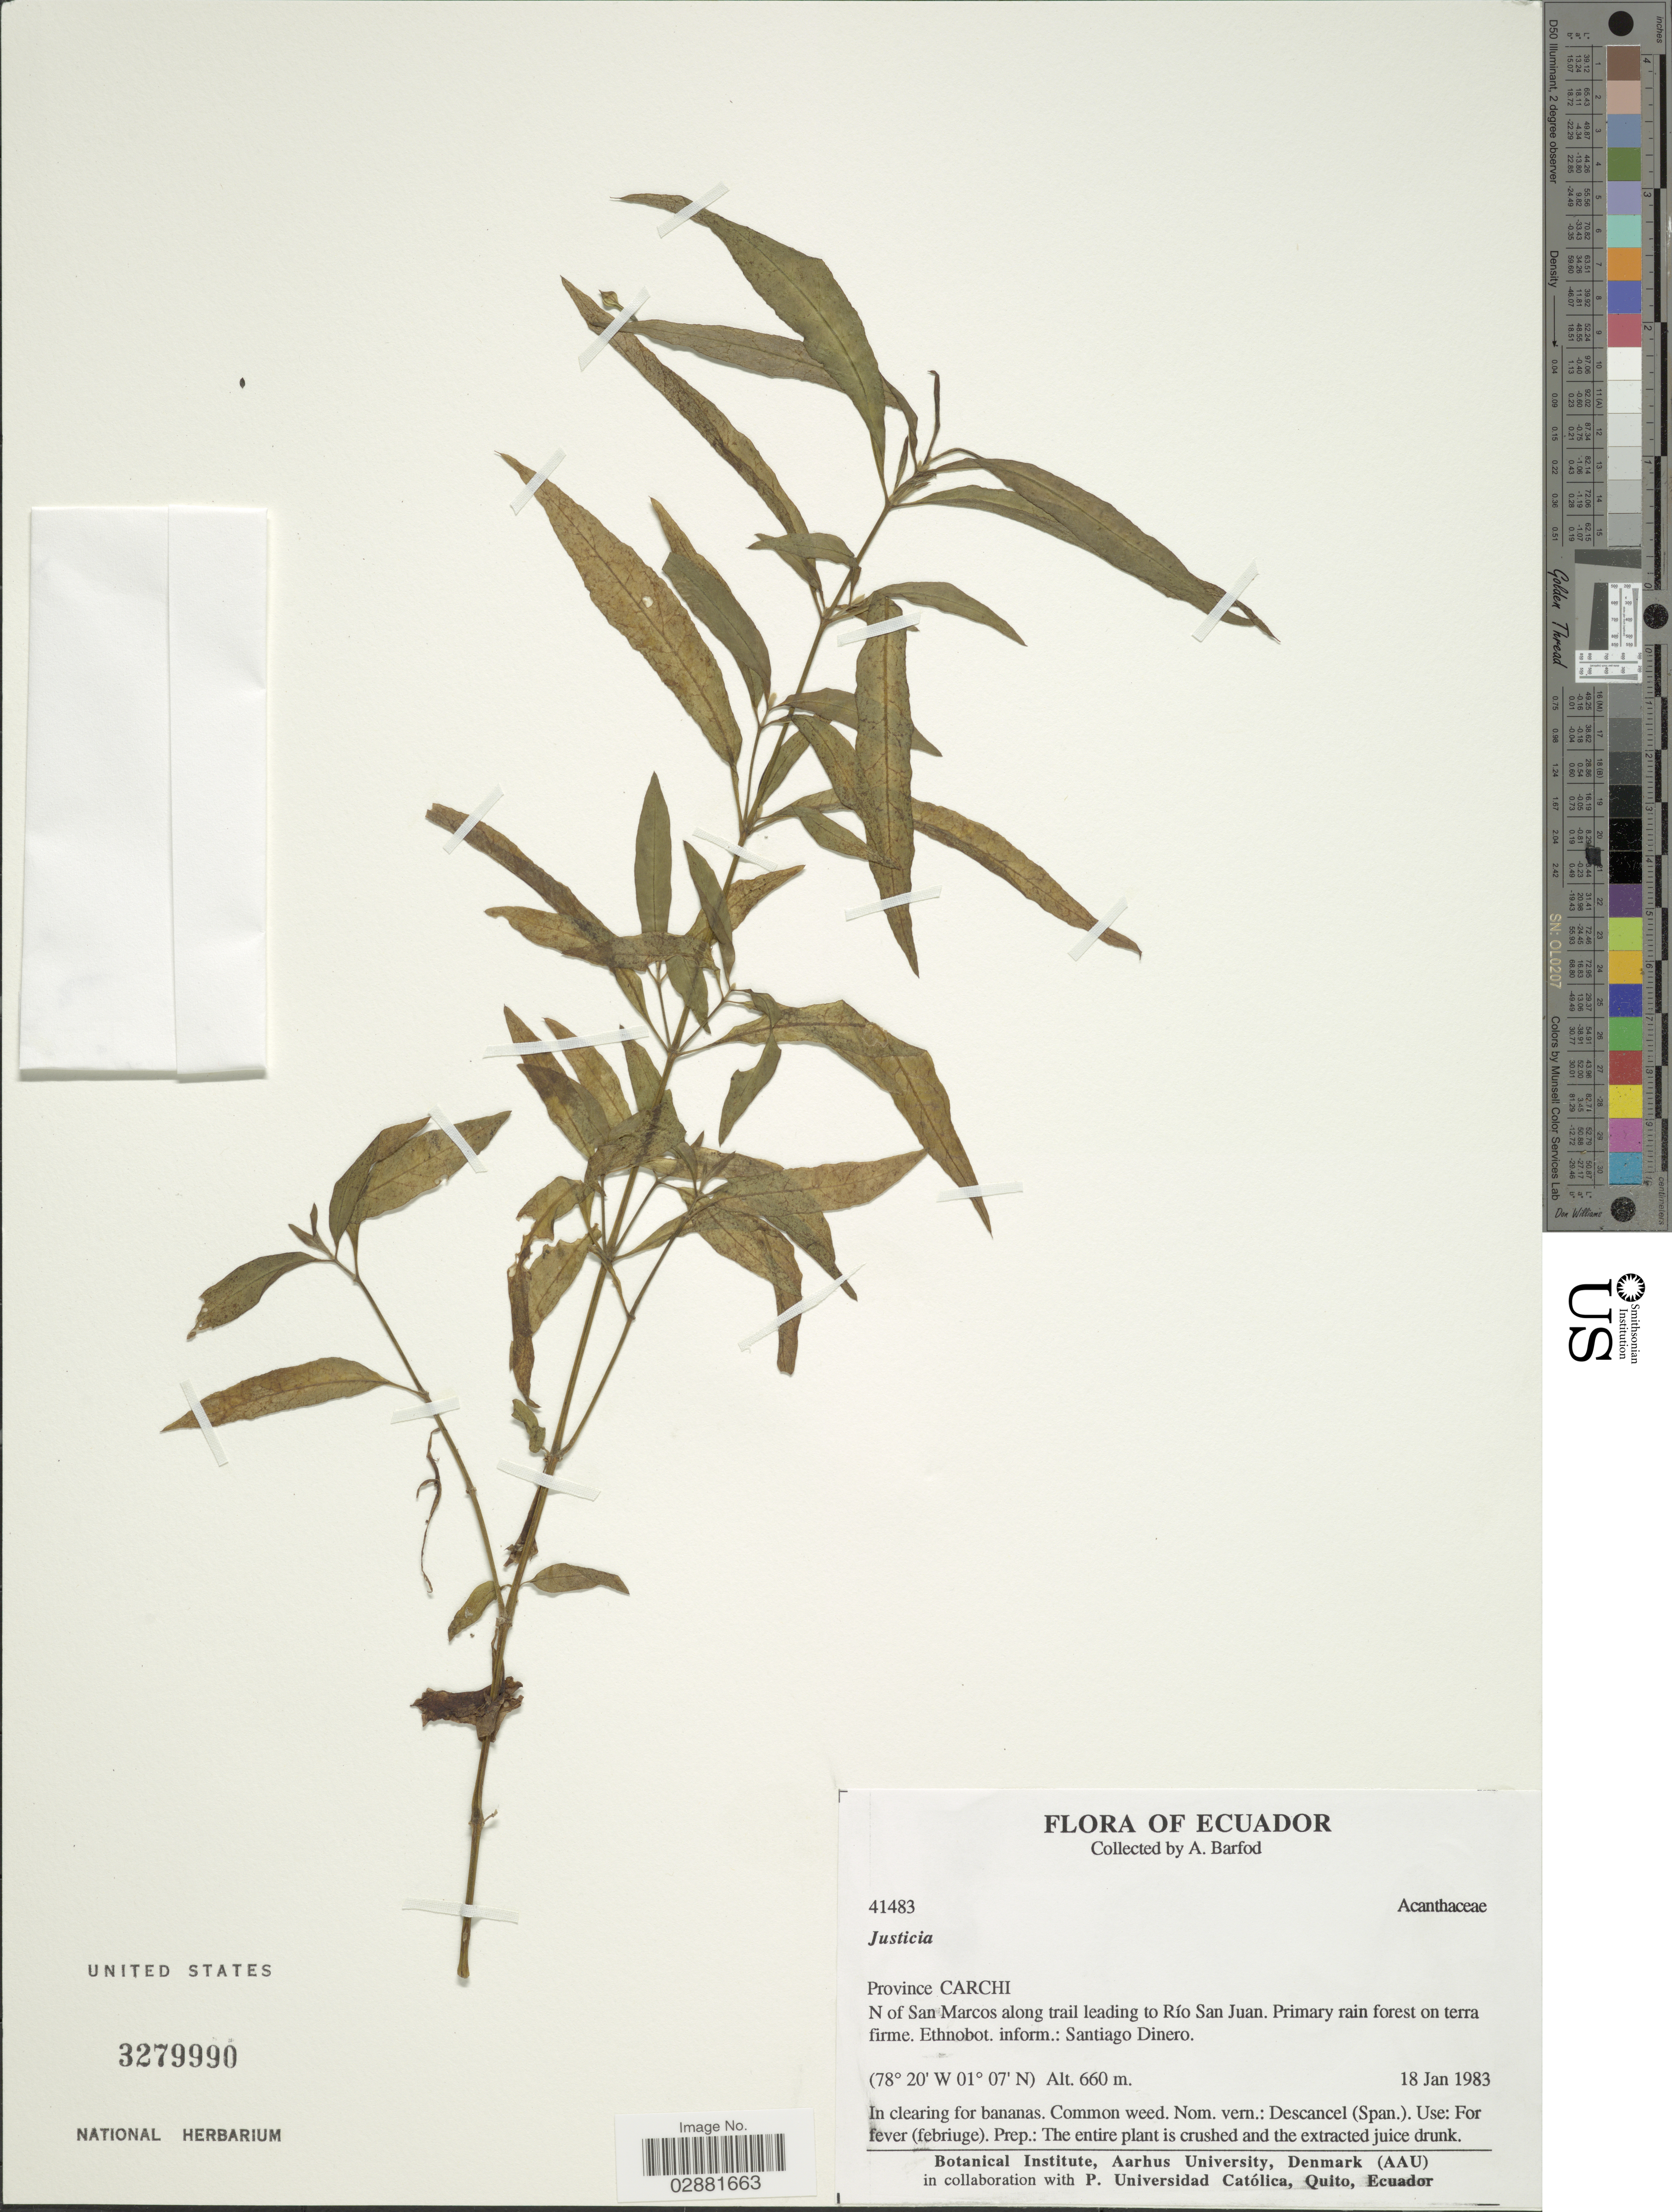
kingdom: Plantae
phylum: Tracheophyta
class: Magnoliopsida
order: Lamiales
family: Acanthaceae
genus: Justicia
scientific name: Justicia sp.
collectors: A. Barford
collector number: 41483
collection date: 1983-01-18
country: Ecuador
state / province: Carchi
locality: N of San Marcos along trail leading to Río San Juan.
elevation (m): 660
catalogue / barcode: US 3279990